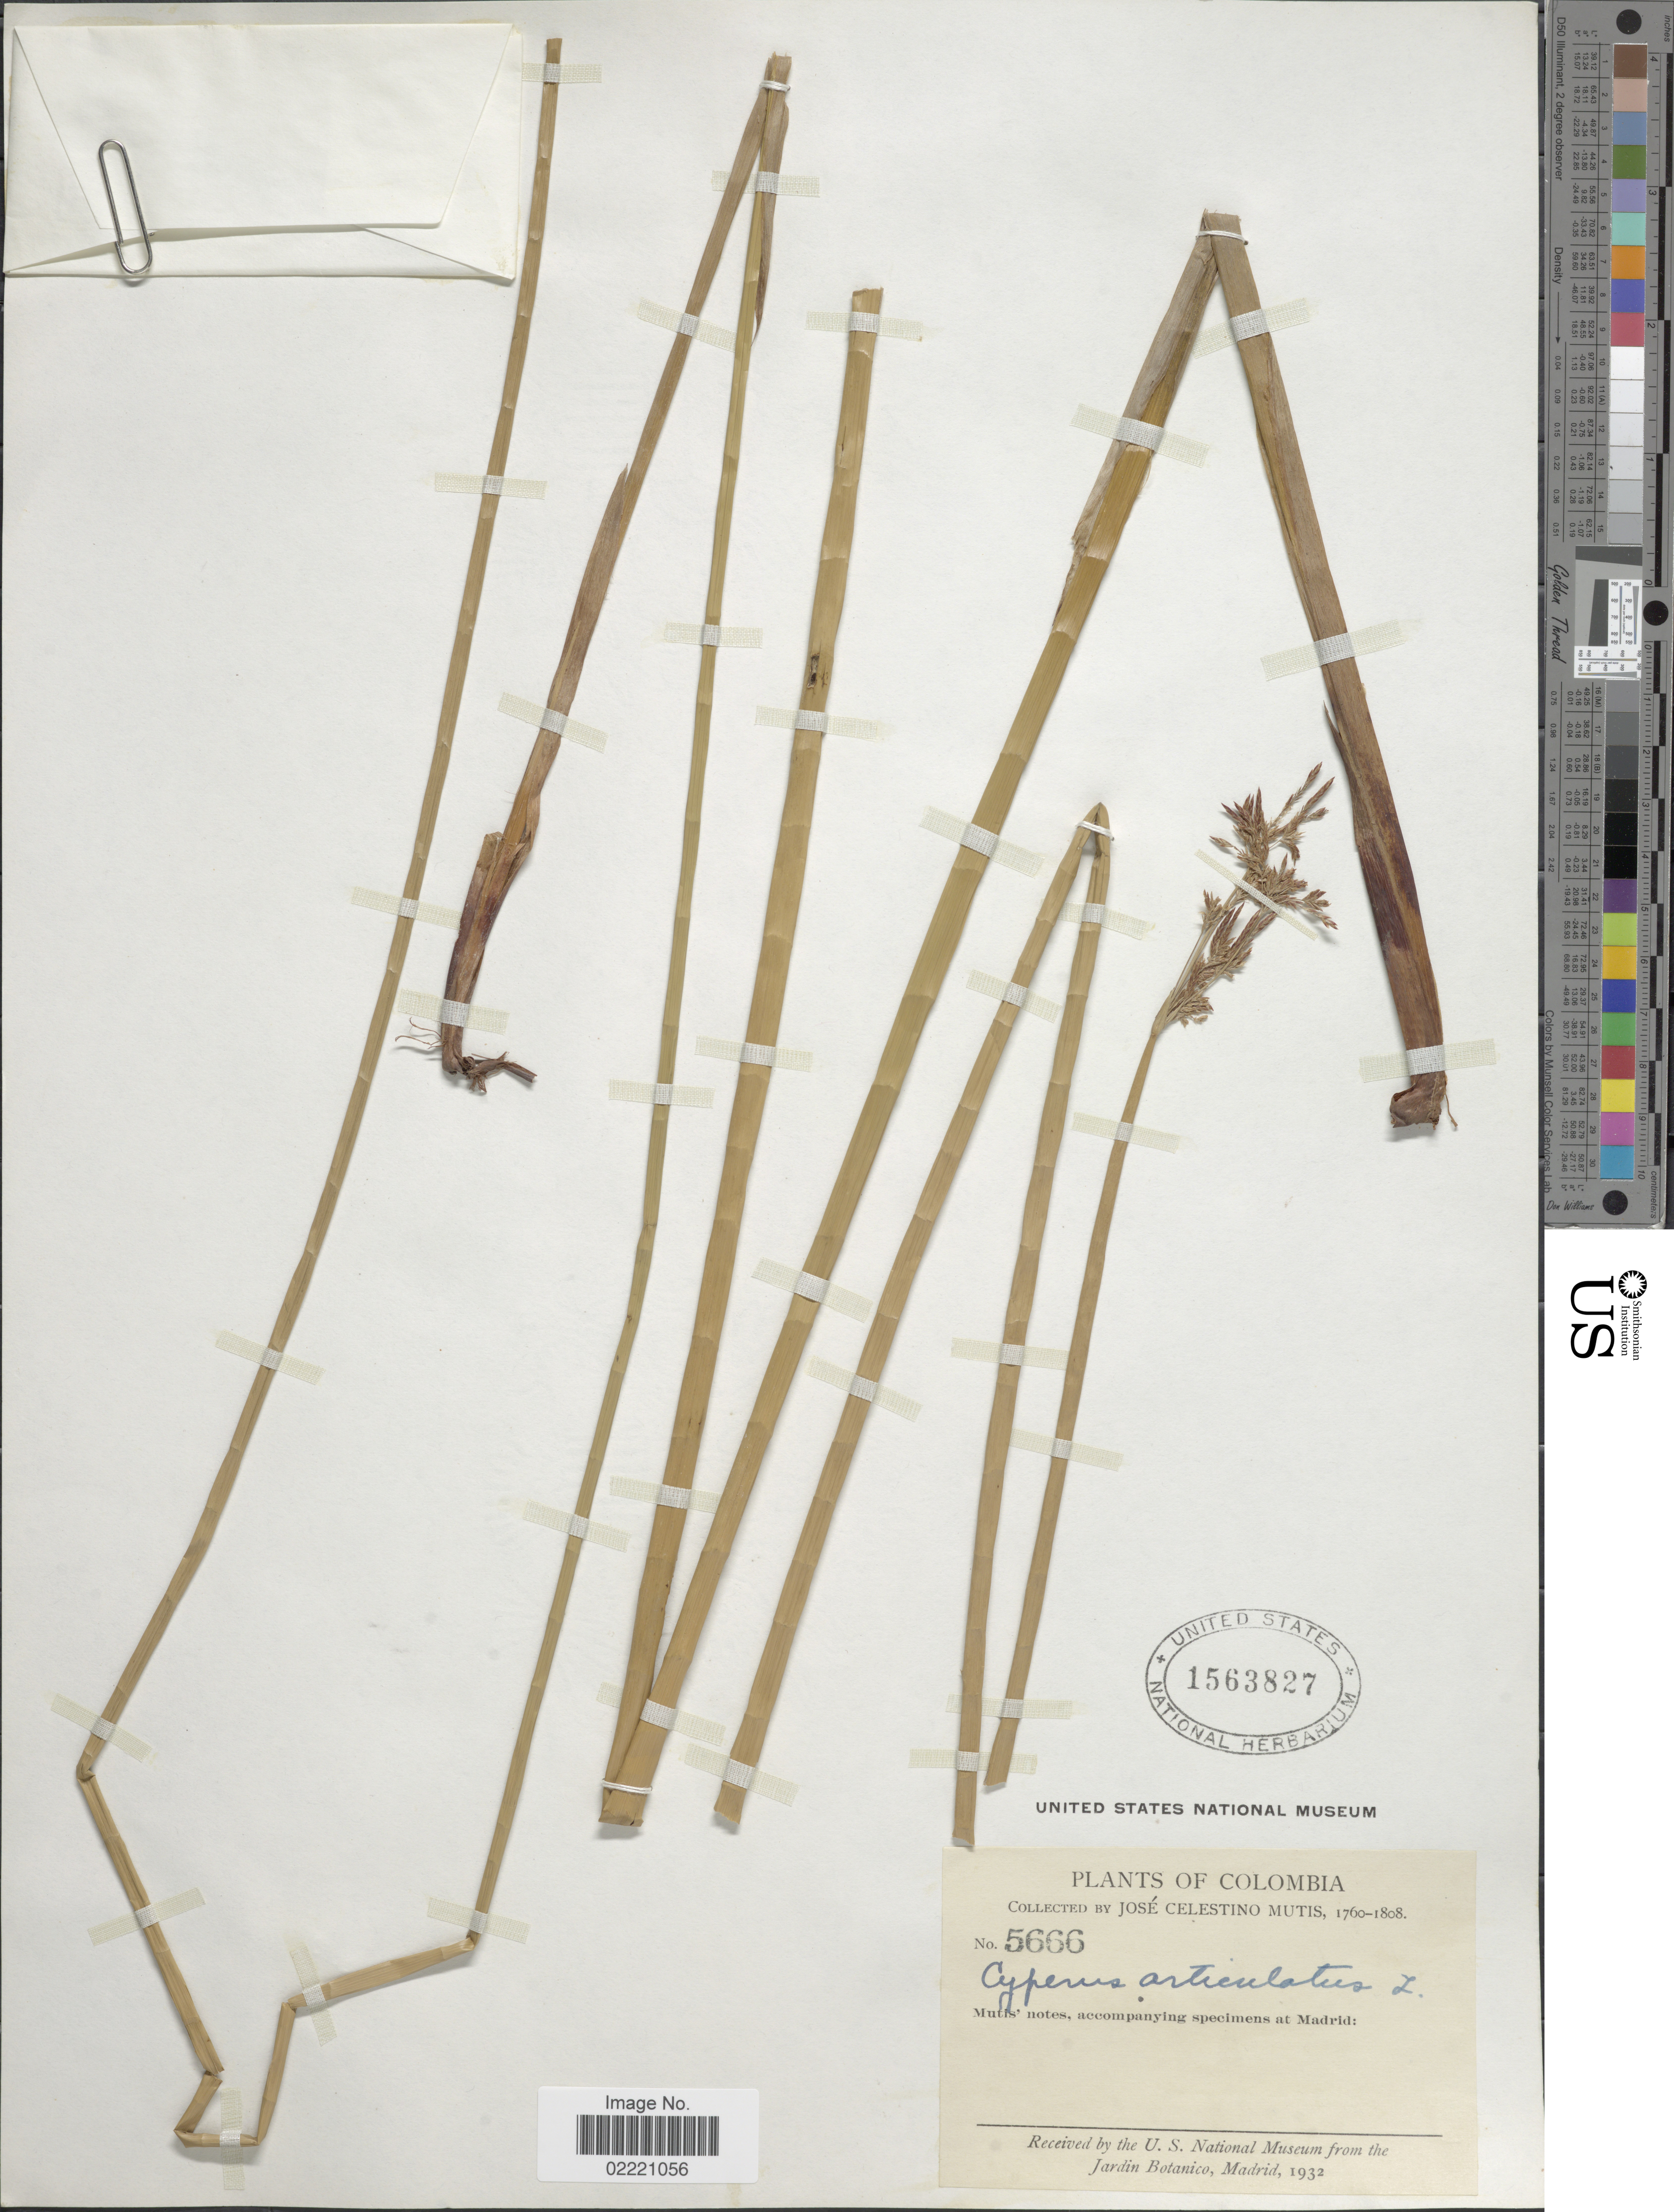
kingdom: Plantae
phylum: Tracheophyta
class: Liliopsida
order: Poales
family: Cyperaceae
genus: Cyperus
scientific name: Cyperus articulatus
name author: L.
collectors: J. C. B. Mutis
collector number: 5666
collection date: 1760/1808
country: Colombia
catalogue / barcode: US 1563827